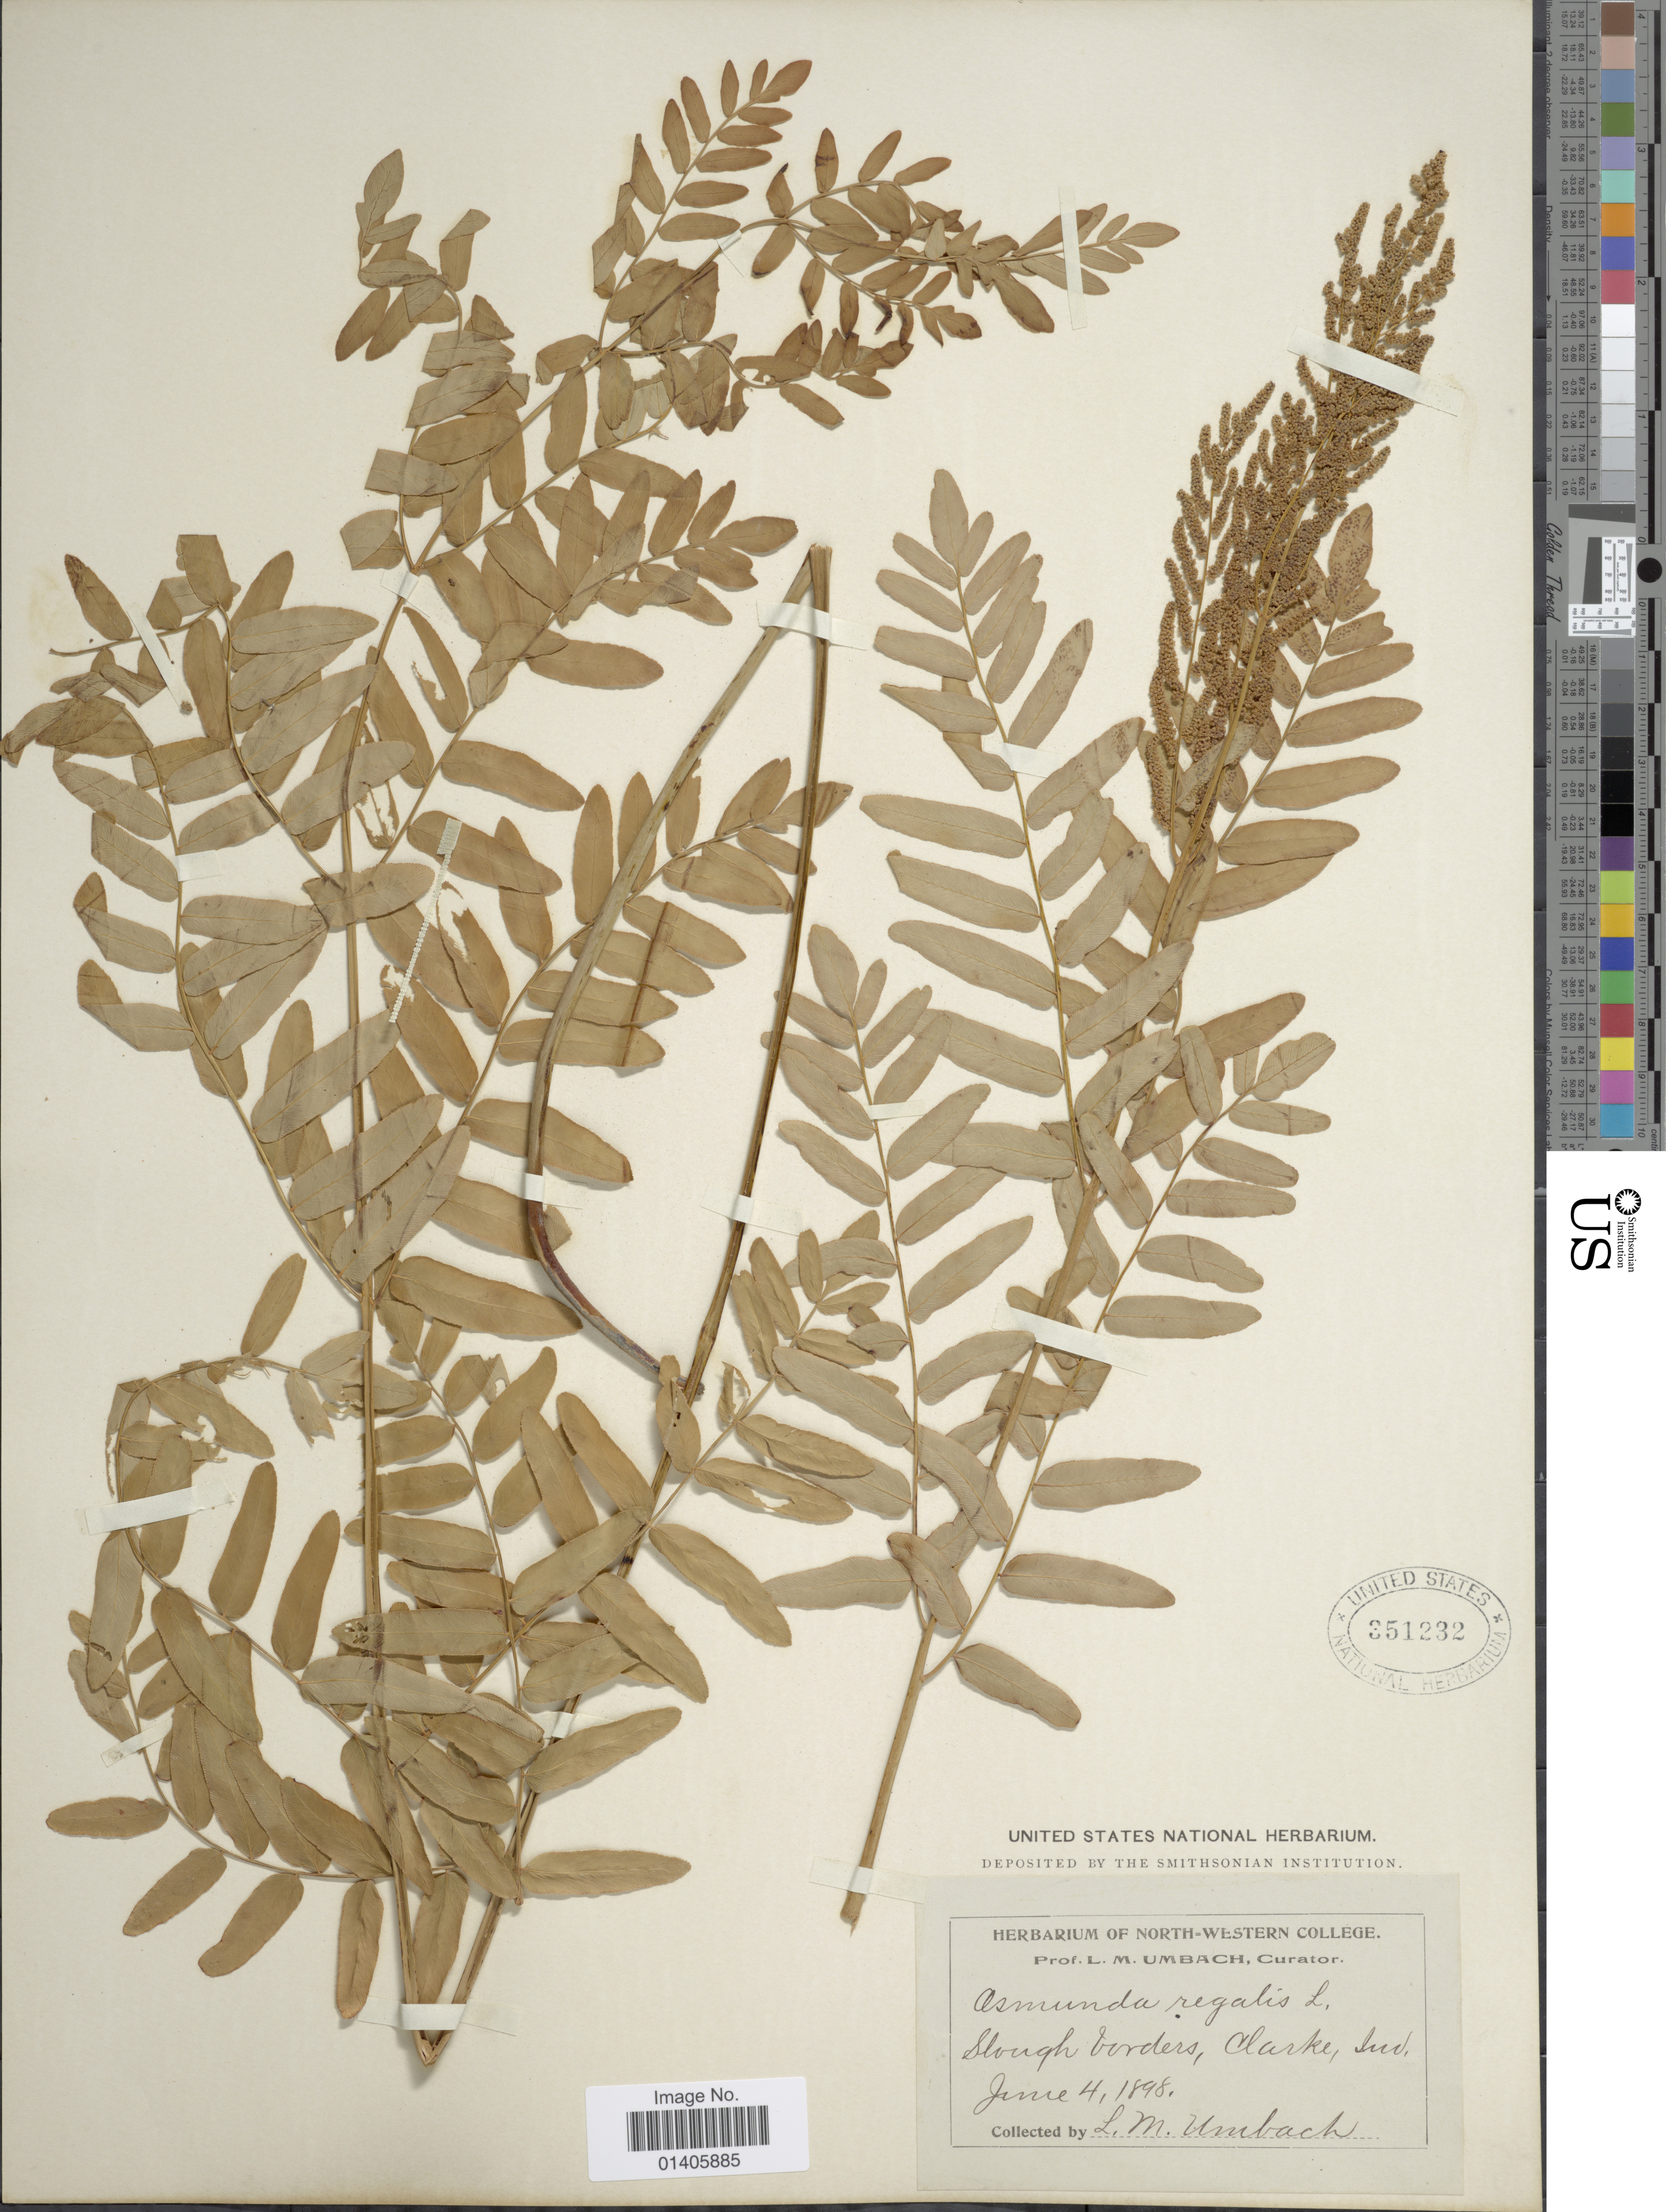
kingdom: Plantae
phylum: Tracheophyta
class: Polypodiopsida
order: Osmundales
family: Osmundaceae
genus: Osmunda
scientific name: Osmunda regalis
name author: L.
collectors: L. M. Umbach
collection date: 1898-06-04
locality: Sloough borders, Clarke, Sud [interpreted]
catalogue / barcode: US 351232